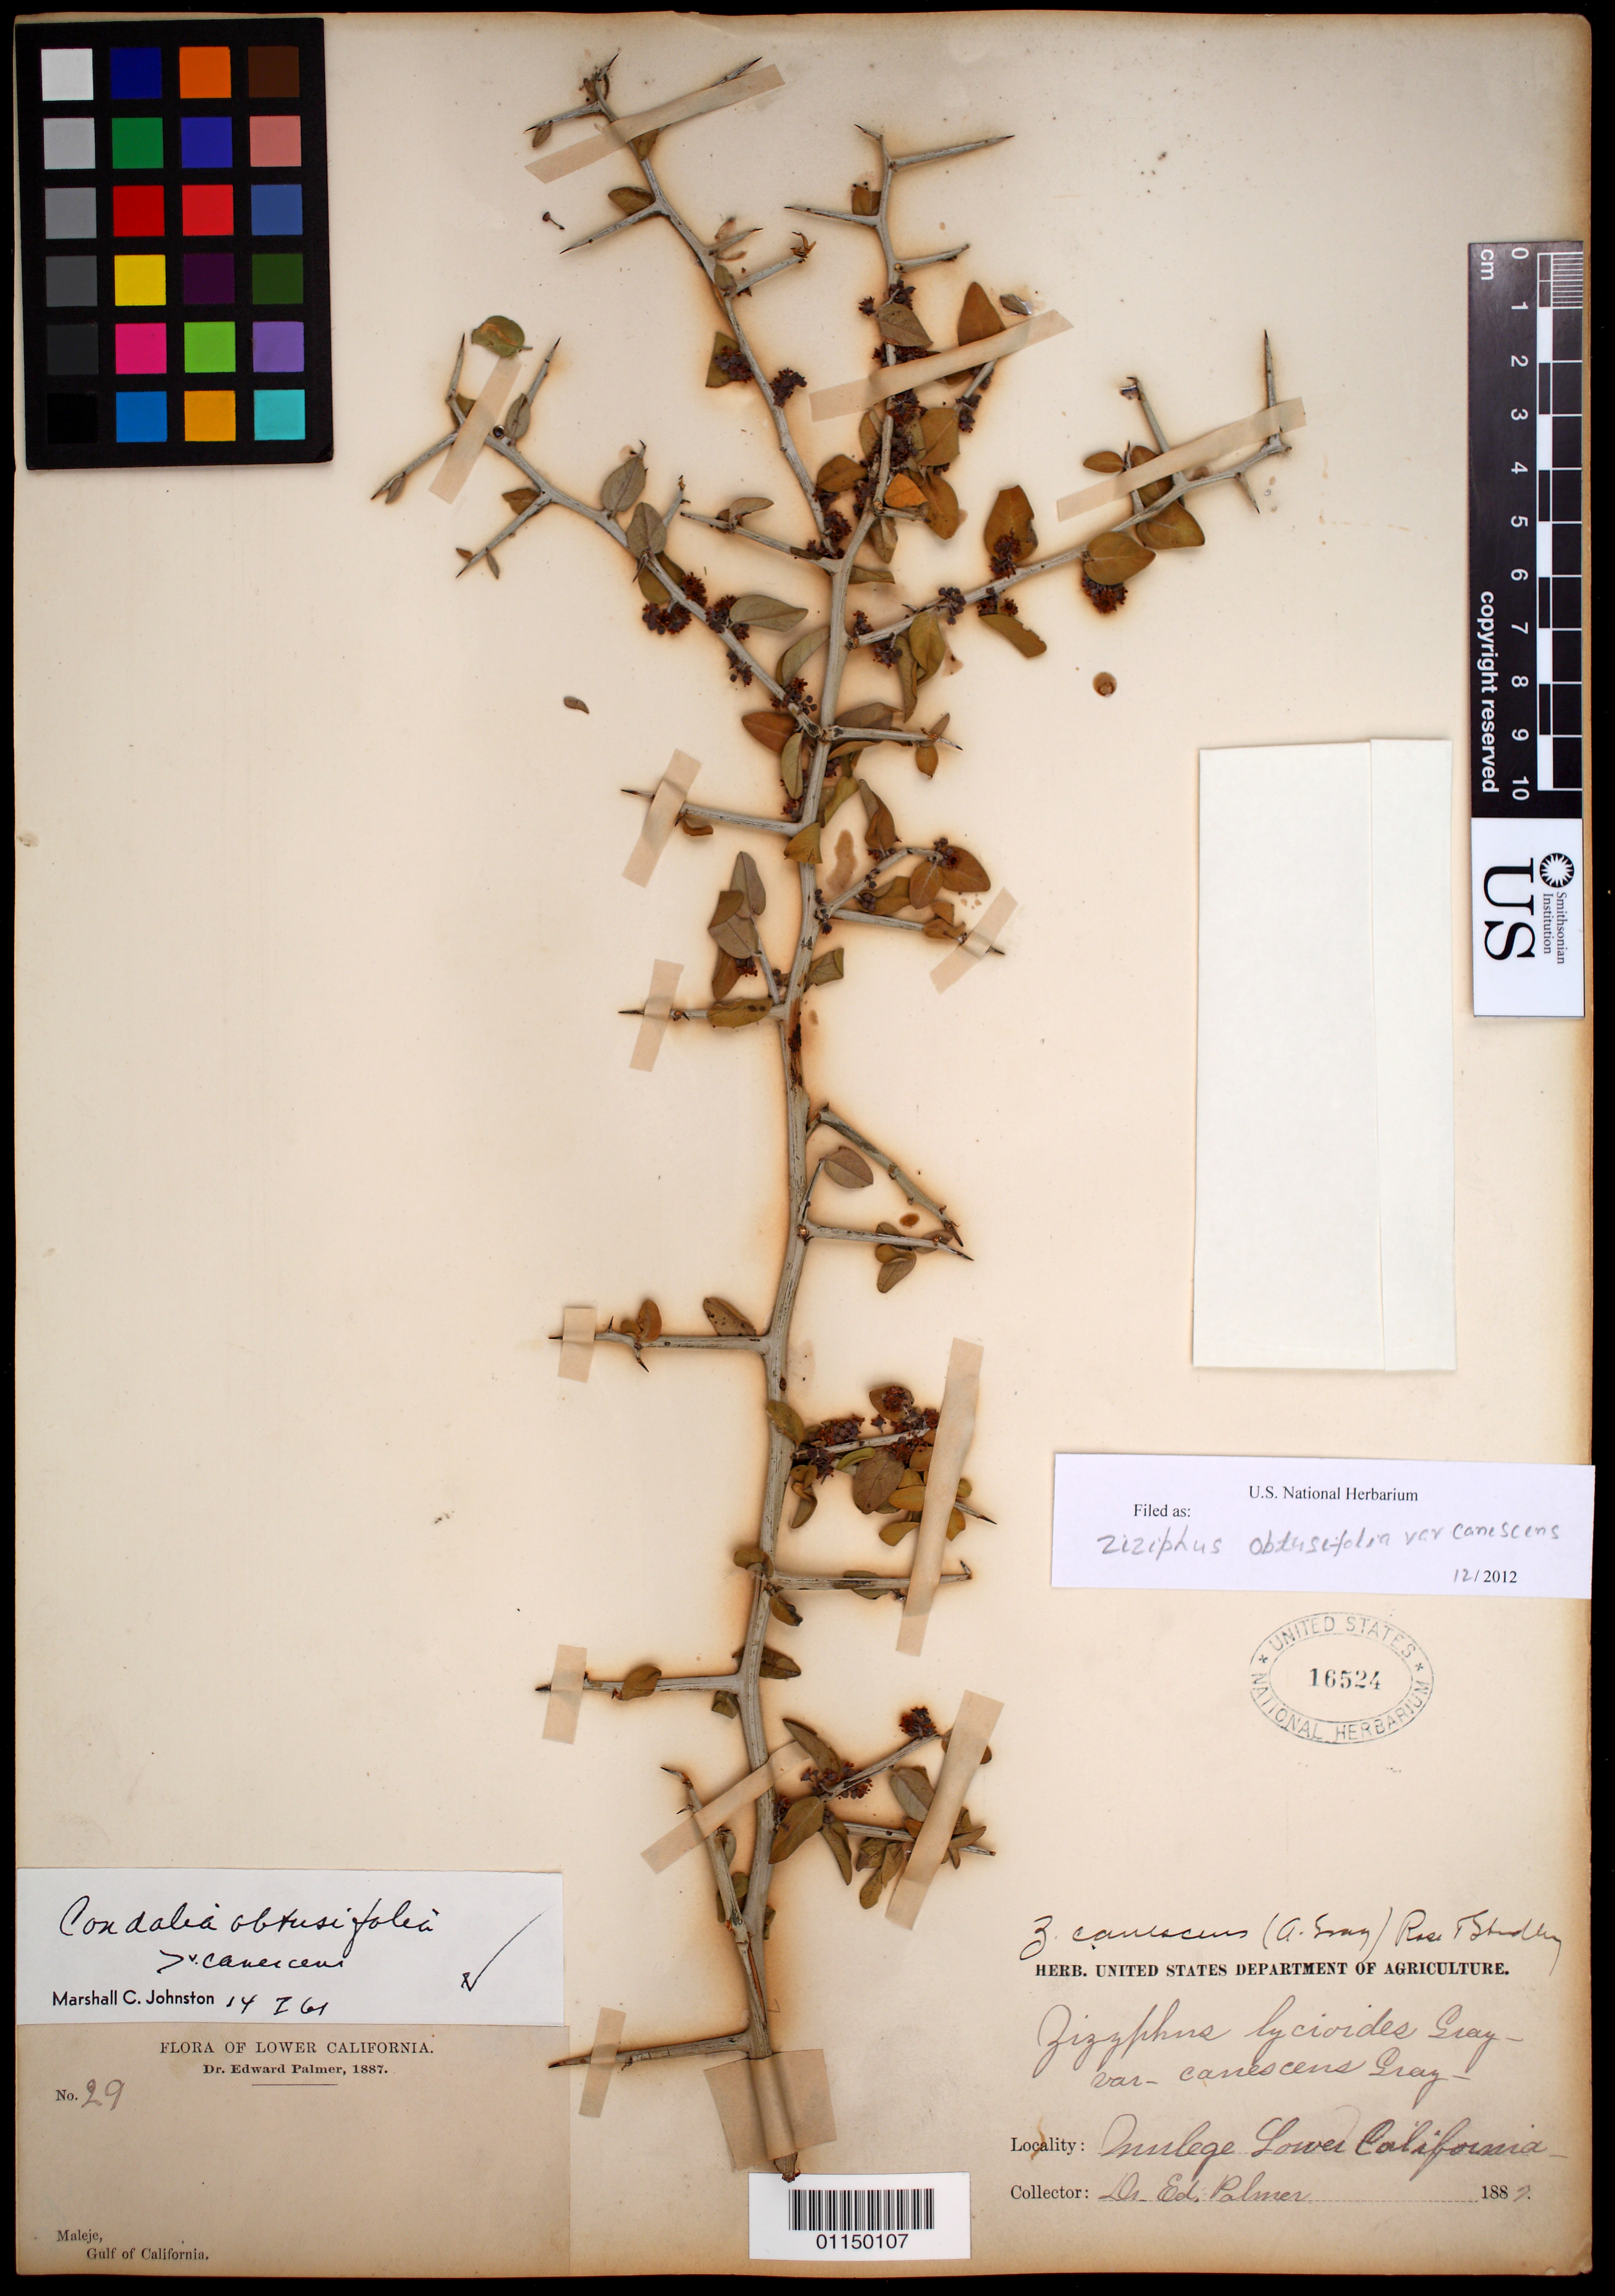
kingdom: Plantae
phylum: Tracheophyta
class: Magnoliopsida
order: Rosales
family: Rhamnaceae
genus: Sarcomphalus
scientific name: Sarcomphalus obtusifolius var. canescens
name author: (A. Gray) Hauenschild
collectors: E. Palmer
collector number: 29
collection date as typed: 1887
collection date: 1887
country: Mexico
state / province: Baja California Sur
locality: Maleje, Gulf of California.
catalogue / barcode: US 16524